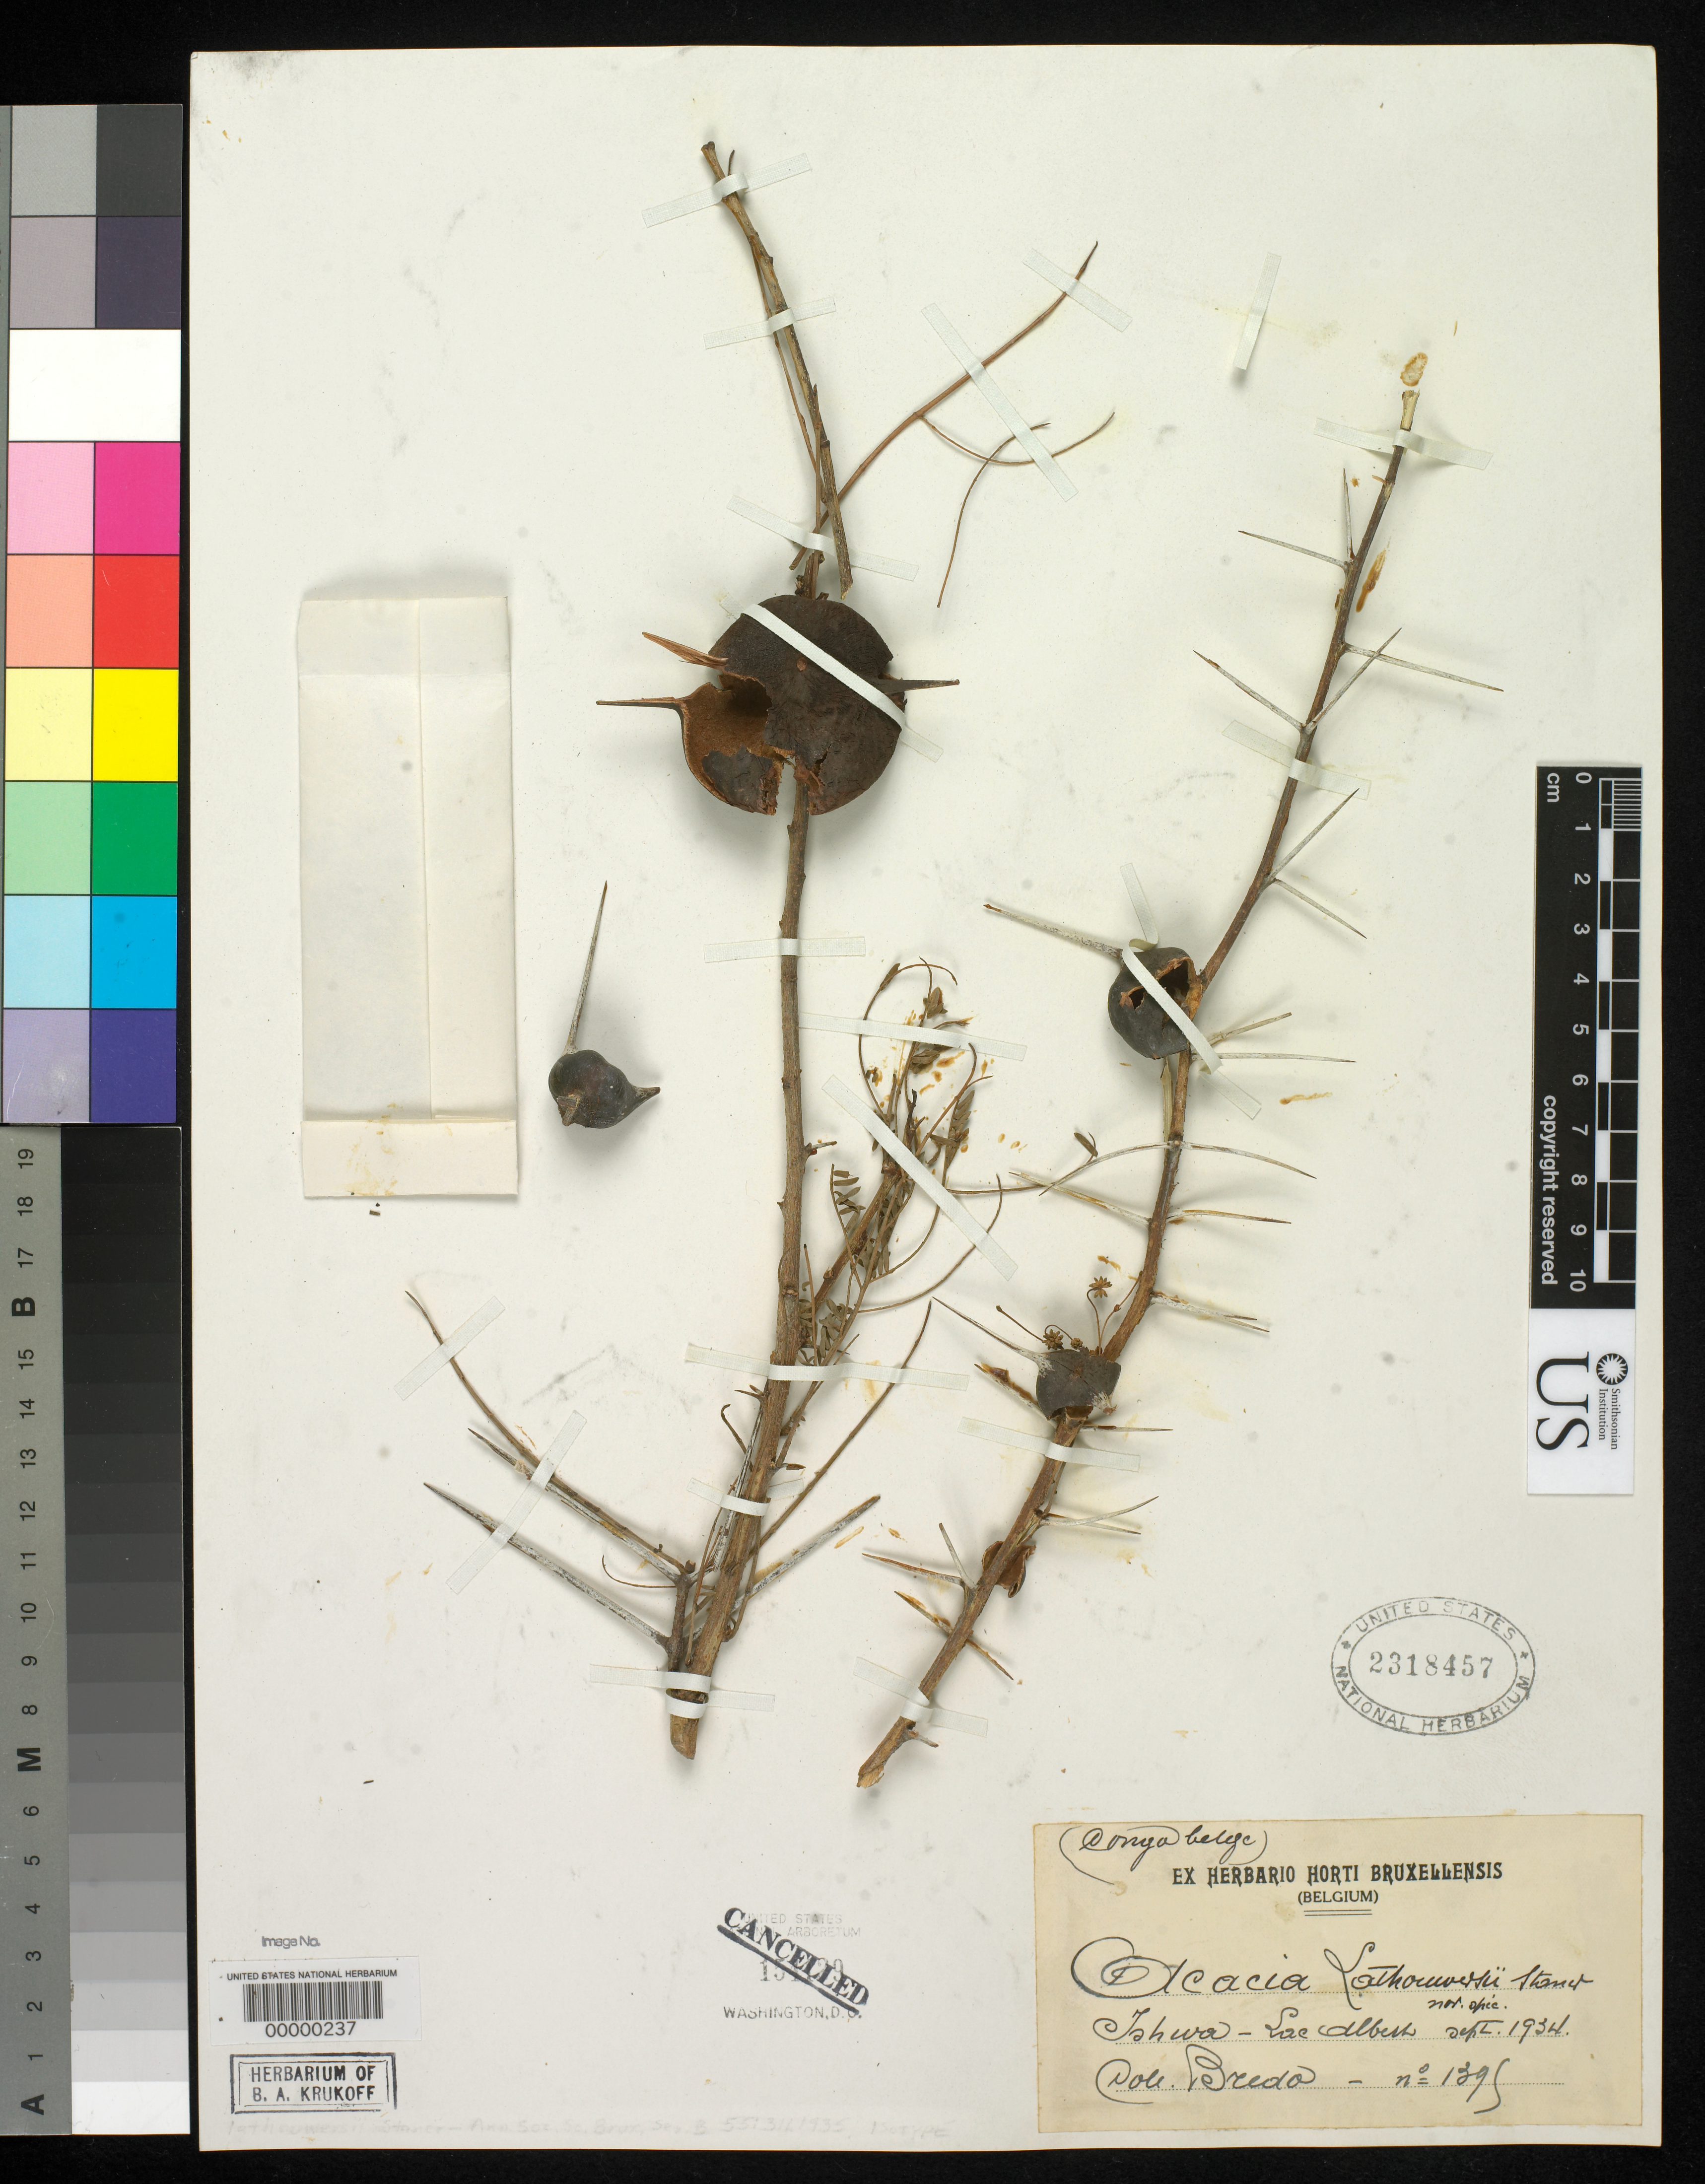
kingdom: Plantae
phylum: Tracheophyta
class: Magnoliopsida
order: Fabales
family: Fabaceae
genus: Acacia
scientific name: Acacia lathouwersii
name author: Staner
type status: Isotype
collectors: H. Bredo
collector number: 1395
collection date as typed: Sep 1934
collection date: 1934-09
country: Congo, Democratic Republic of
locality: Lake Albert.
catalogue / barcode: US 2318457